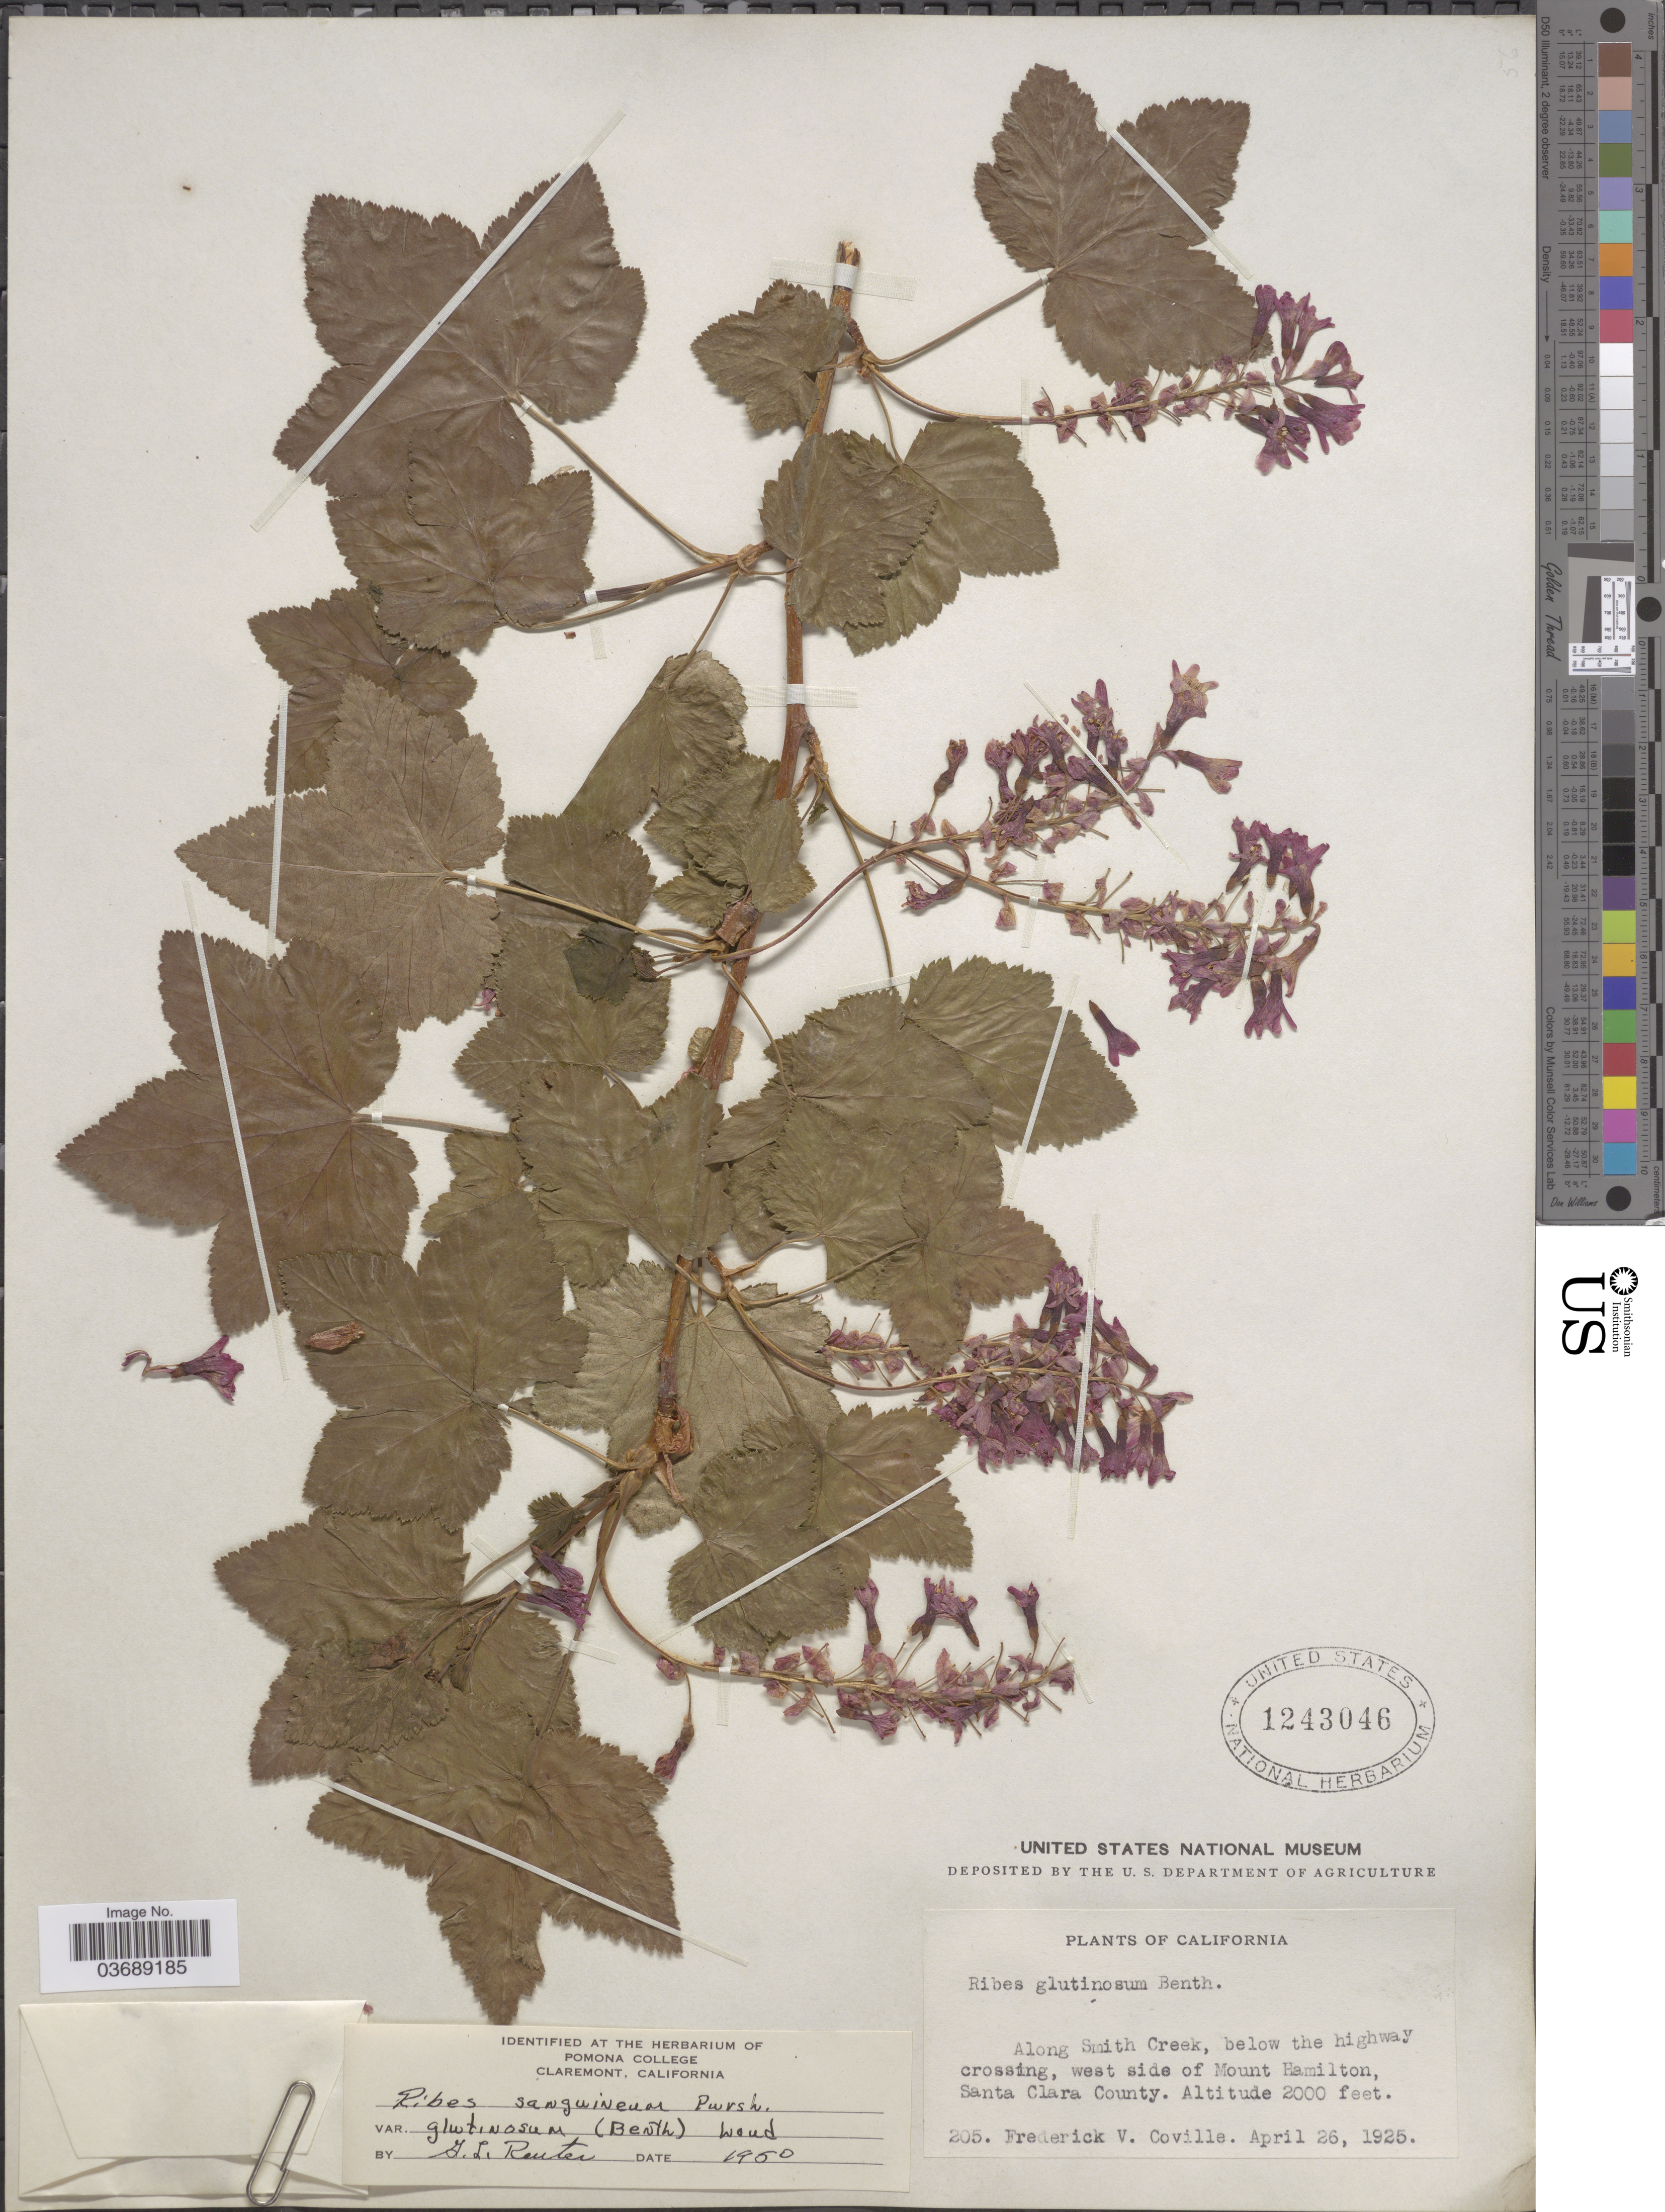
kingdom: Plantae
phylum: Tracheophyta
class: Magnoliopsida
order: Saxifragales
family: Grossulariaceae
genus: Ribes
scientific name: Ribes sanguineum var. glutinosum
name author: (Benth.) Loudon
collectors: F. V. Coville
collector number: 205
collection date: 1925-04-26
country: United States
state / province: California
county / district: Santa Clara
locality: Along Smith Creek, below the highway crossing, west side of Mount Hamilton, Santa Clara County.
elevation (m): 610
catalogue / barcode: US 1243046